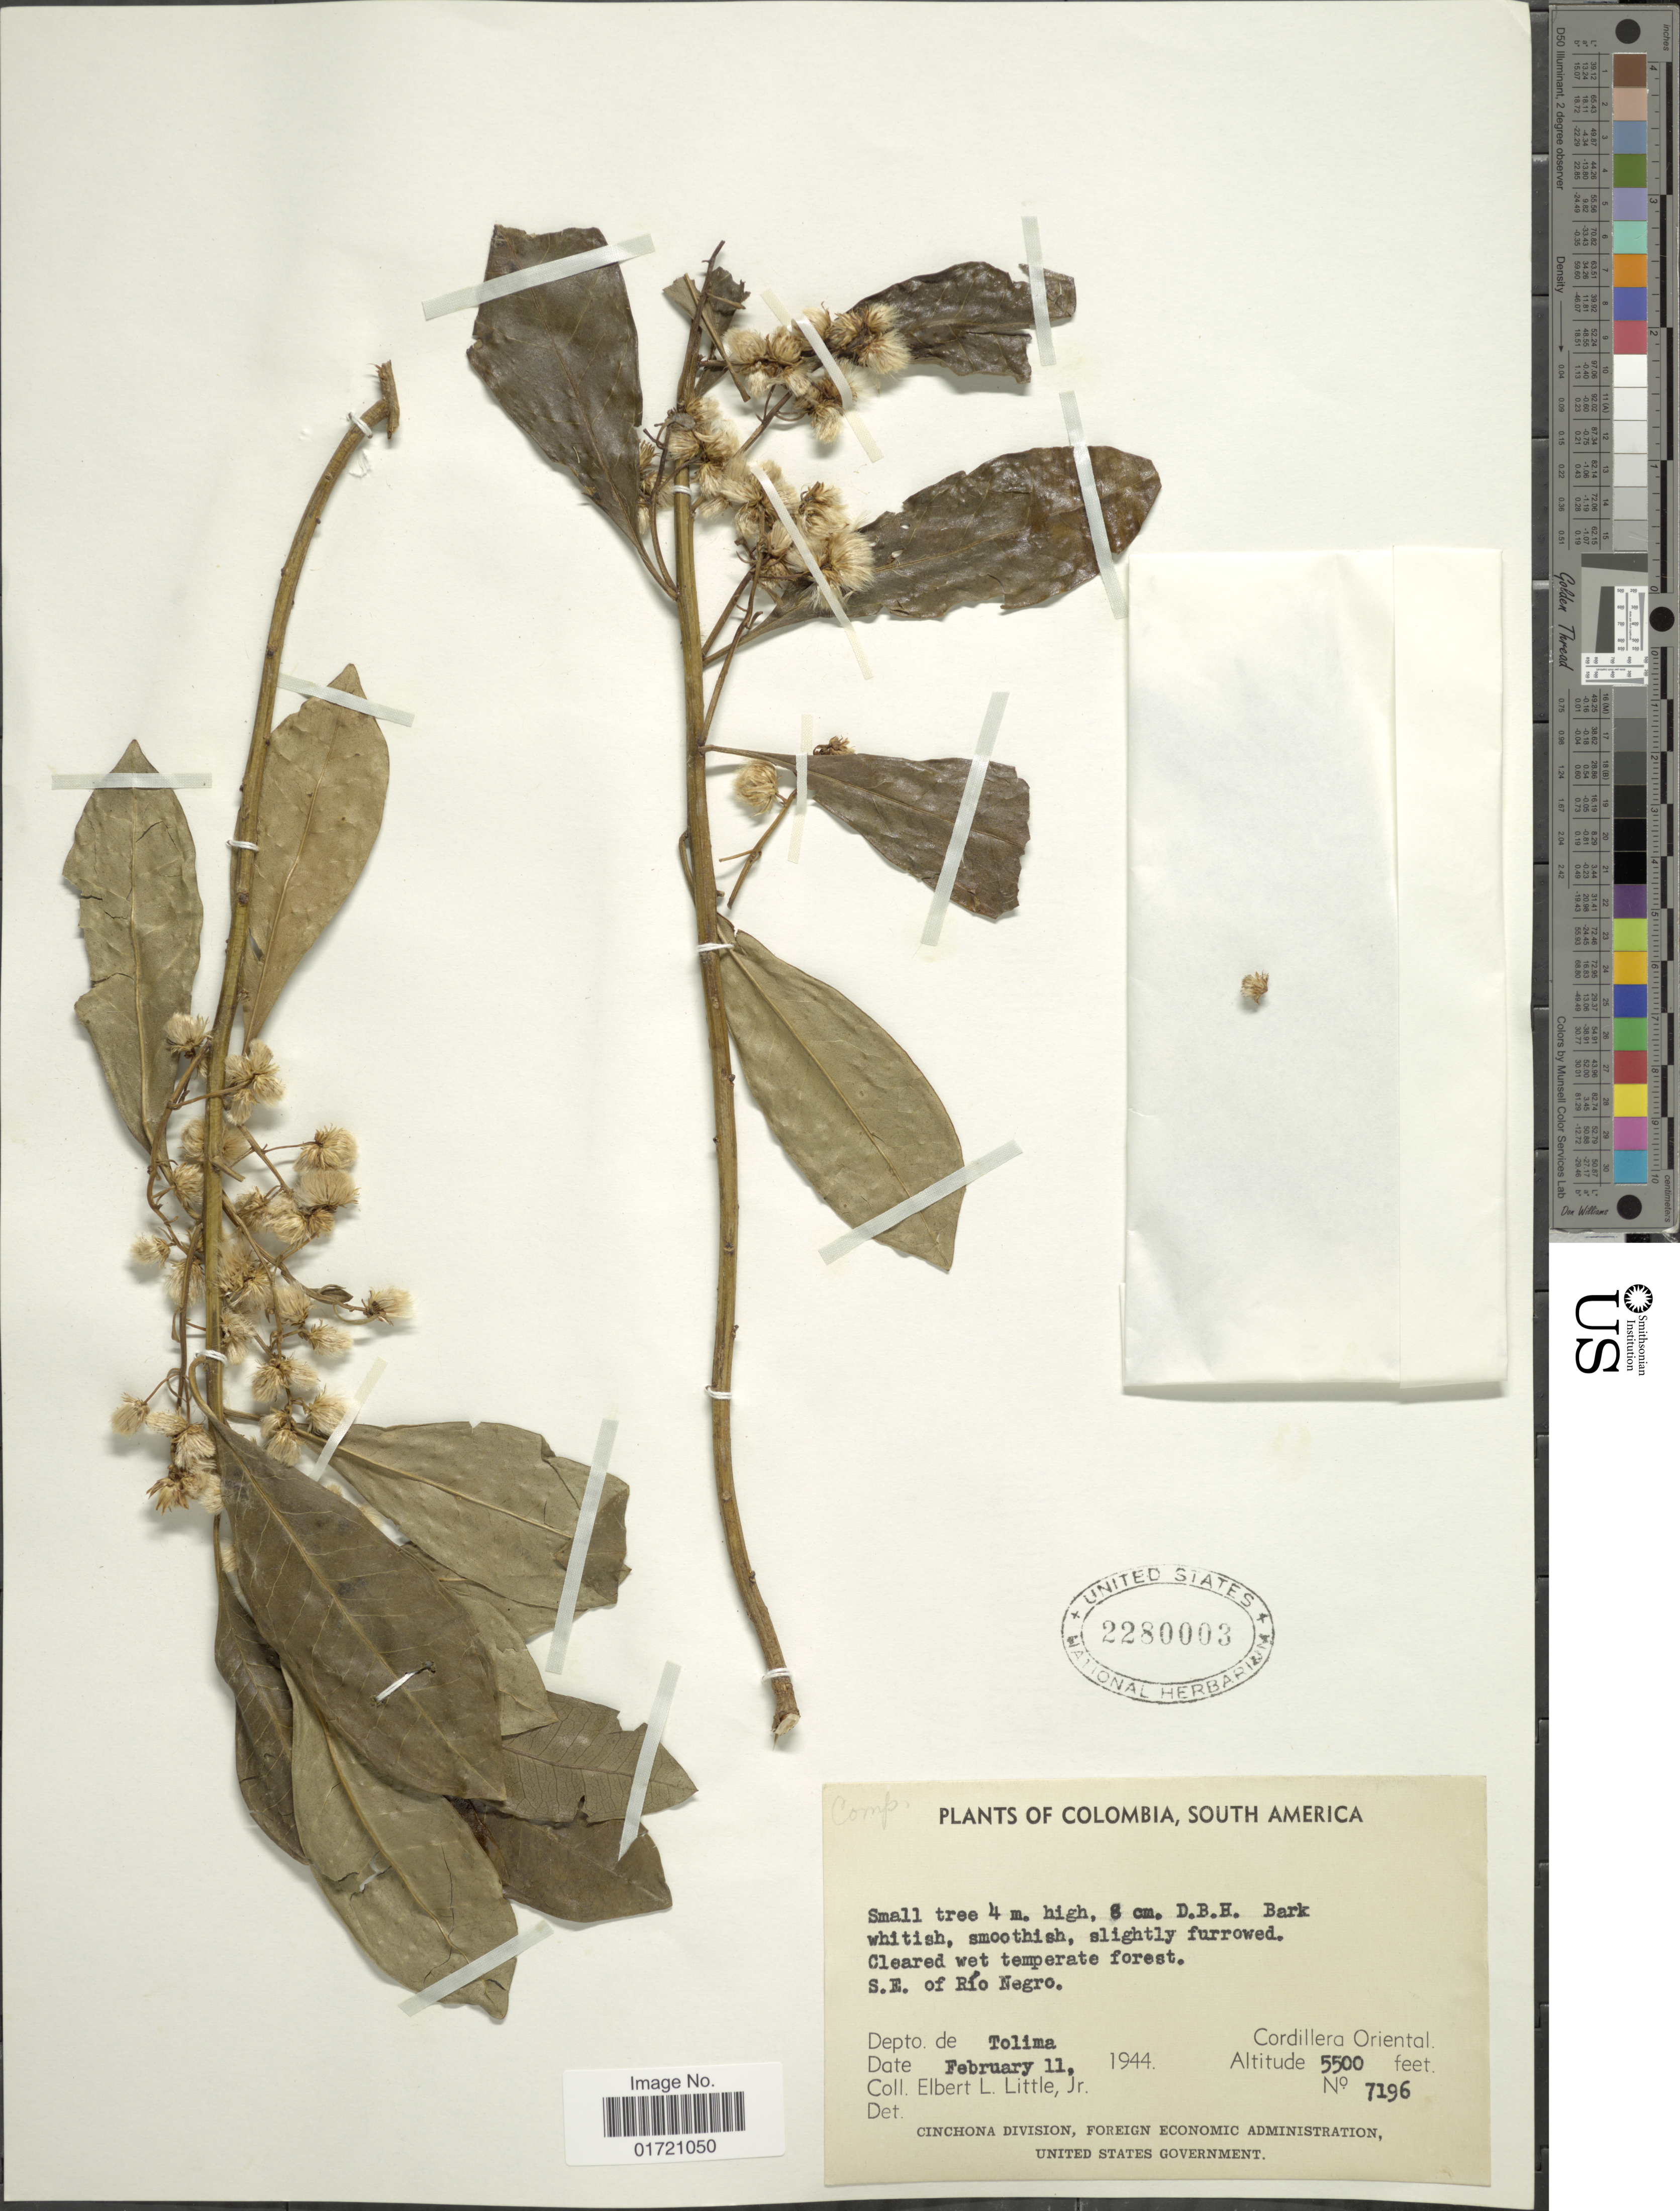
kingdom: Plantae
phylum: Tracheophyta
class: Magnoliopsida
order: Asterales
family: Asteraceae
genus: Baccharis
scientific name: Baccharis nitida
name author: (Ruiz & Pav.) Pers.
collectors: E. L. Little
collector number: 7196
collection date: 1944-02-11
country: Colombia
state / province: Tolima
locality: S.E. of Río Negro. Depto. de Tolima. Cordillera Oriental.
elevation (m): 1676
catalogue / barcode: US 2280003